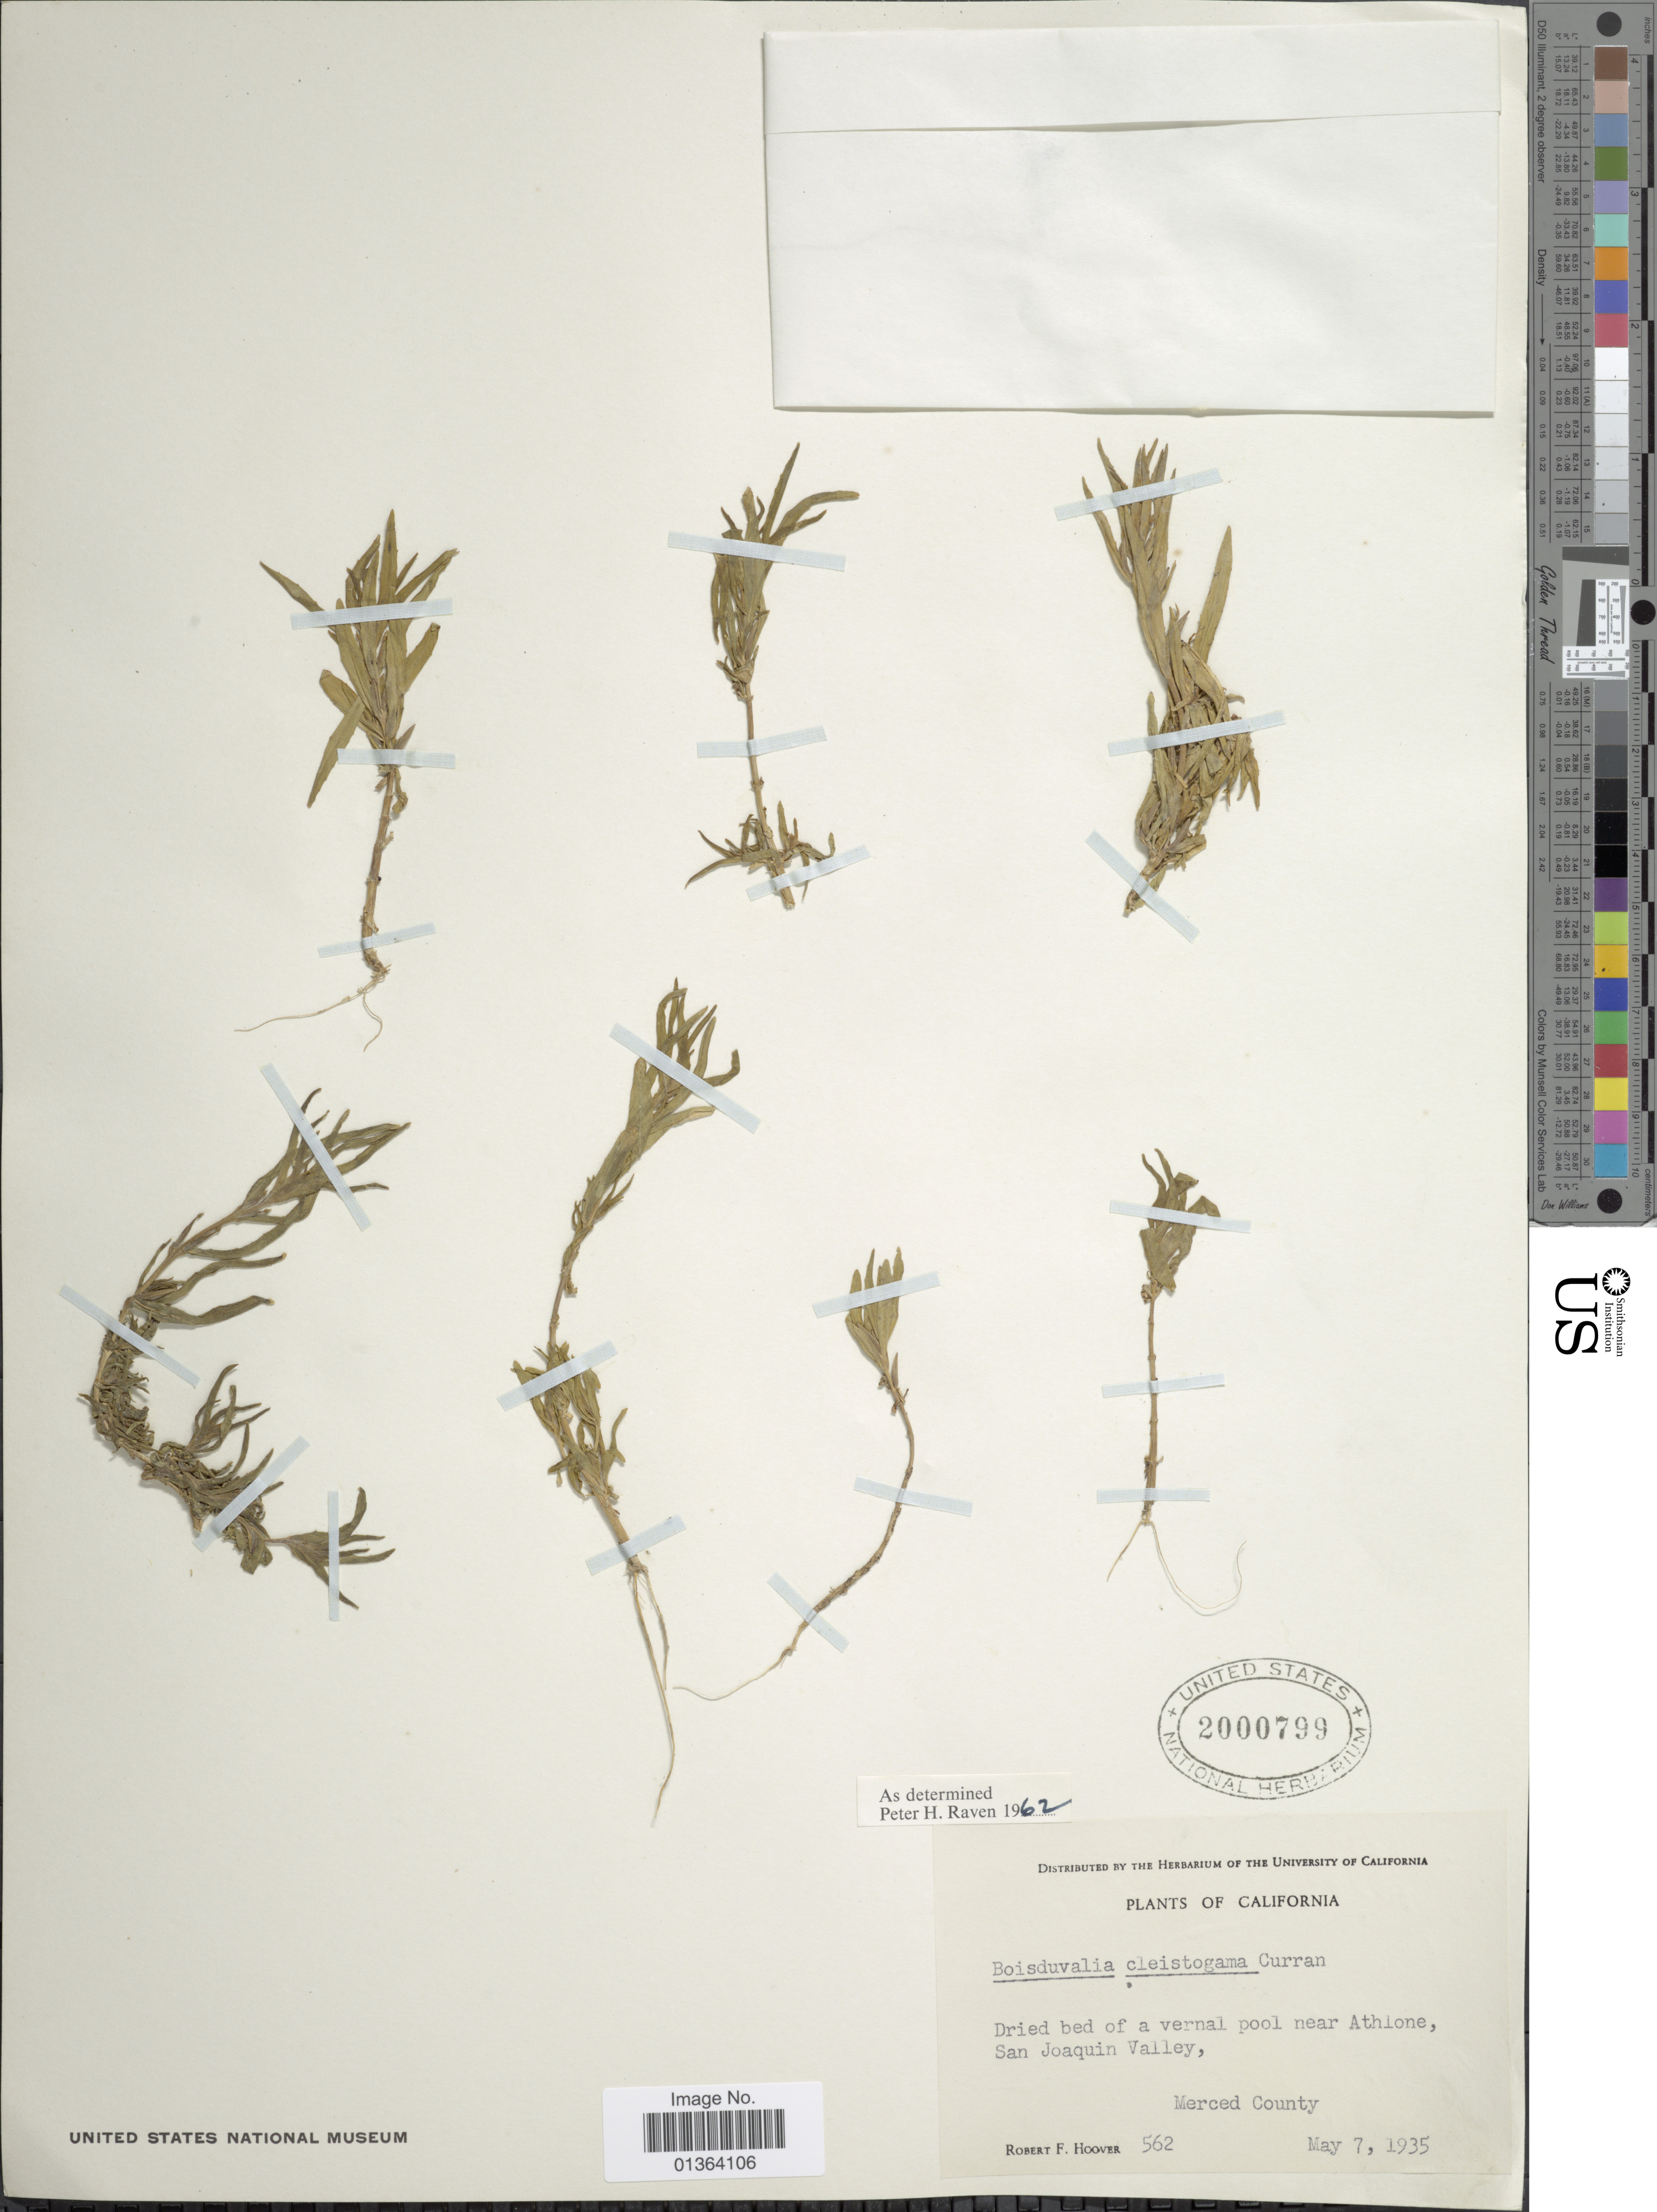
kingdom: Plantae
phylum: Tracheophyta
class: Magnoliopsida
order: Myrtales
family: Onagraceae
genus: Epilobium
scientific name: Epilobium cleistogamum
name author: (Curran) Hoch & P.H. Raven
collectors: R. F. Hoover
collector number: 562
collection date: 1935-05-07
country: United States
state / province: California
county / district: Merced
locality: Dried bed of a vernal pool near Athione, San Joaquin Valley, Merced County.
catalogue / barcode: US 2000799